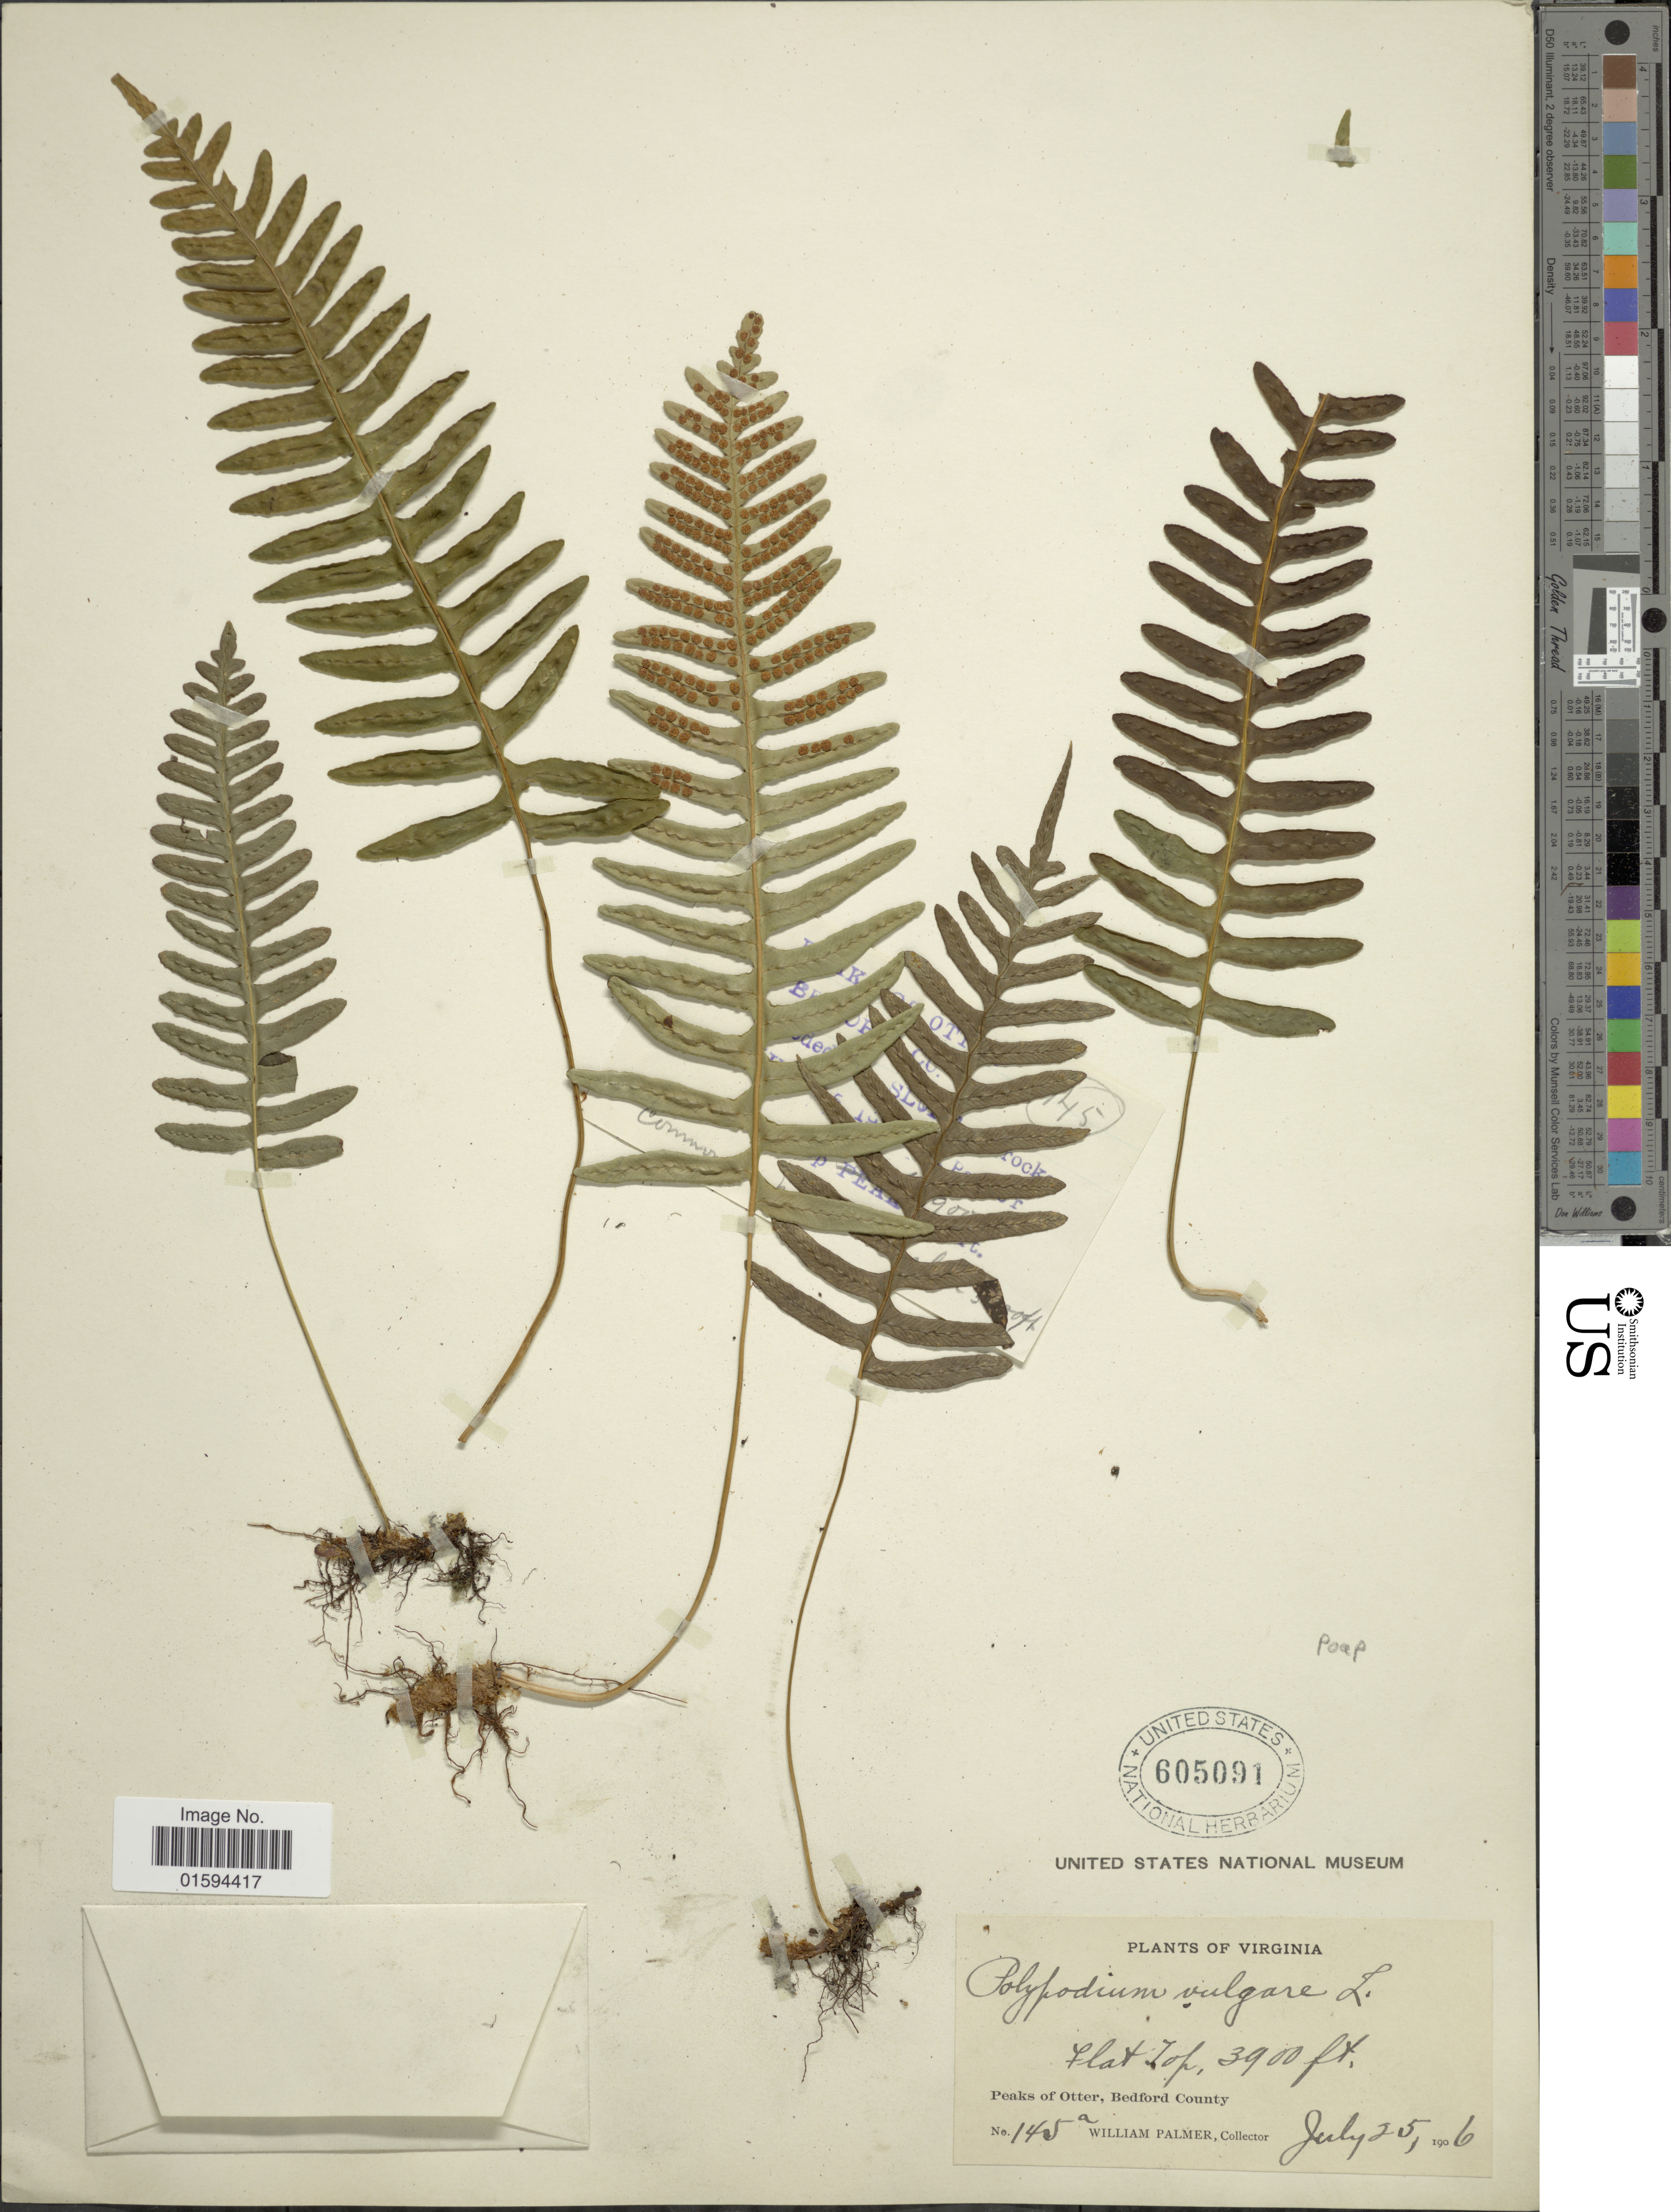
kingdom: Plantae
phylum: Tracheophyta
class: Polypodiopsida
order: Polypodiales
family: Polypodiaceae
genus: Polypodium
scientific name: Polypodium appalachianum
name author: Haufler & Windham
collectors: W. Palmer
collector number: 145a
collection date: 1906-07-25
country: United States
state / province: Virginia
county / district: Bedford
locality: Flat Top, Peaks of Otter, Bedford County.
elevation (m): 1189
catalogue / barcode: US 605091